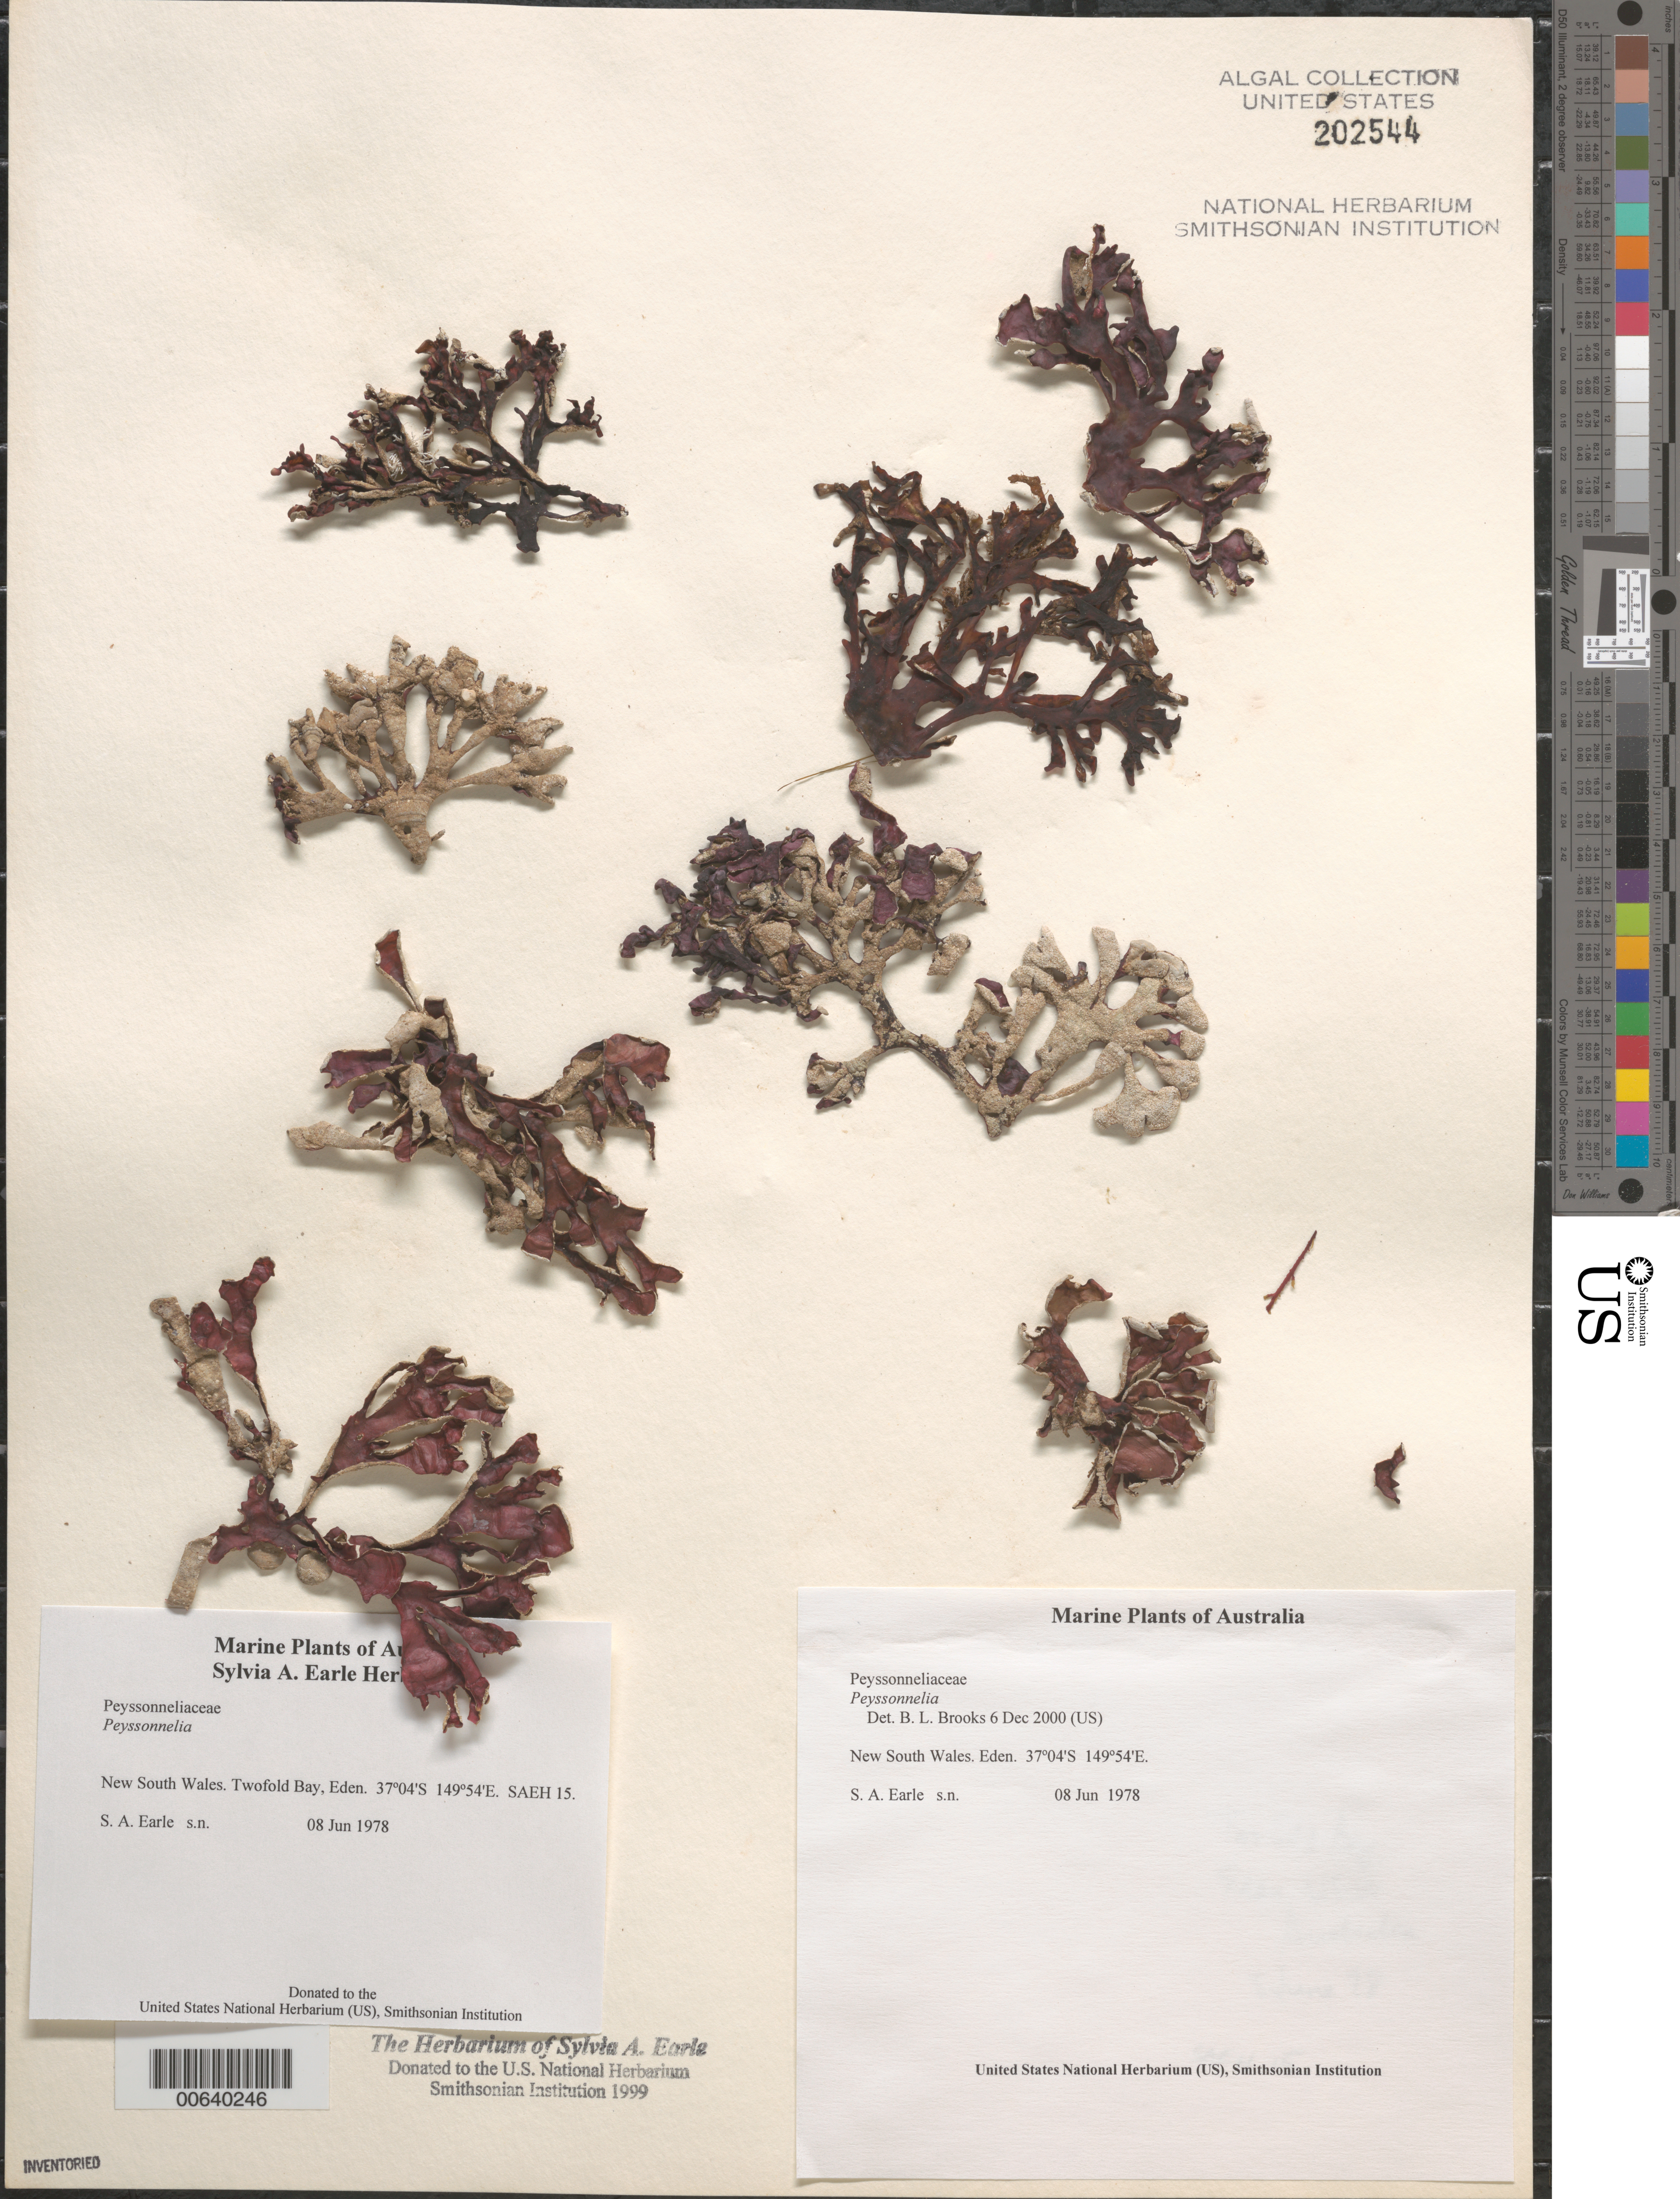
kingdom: Plantae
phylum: Rhodophyta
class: Florideophyceae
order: Peyssonneliales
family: Peyssonneliaceae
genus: Peyssonnelia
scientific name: Peyssonnelia sp.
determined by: Brooks, B. L., (BOT), Smithsonian Institution - National Museum of Natural History (UNITED STATES)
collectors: S. A. Earle, G. W. Mead, B. Andrewartha & K. Andrewartha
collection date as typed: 08 Jun 1978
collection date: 1978-06-08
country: Australia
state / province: New South Wales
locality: Eden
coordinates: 37 04' S, 149 54' E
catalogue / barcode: US 202544